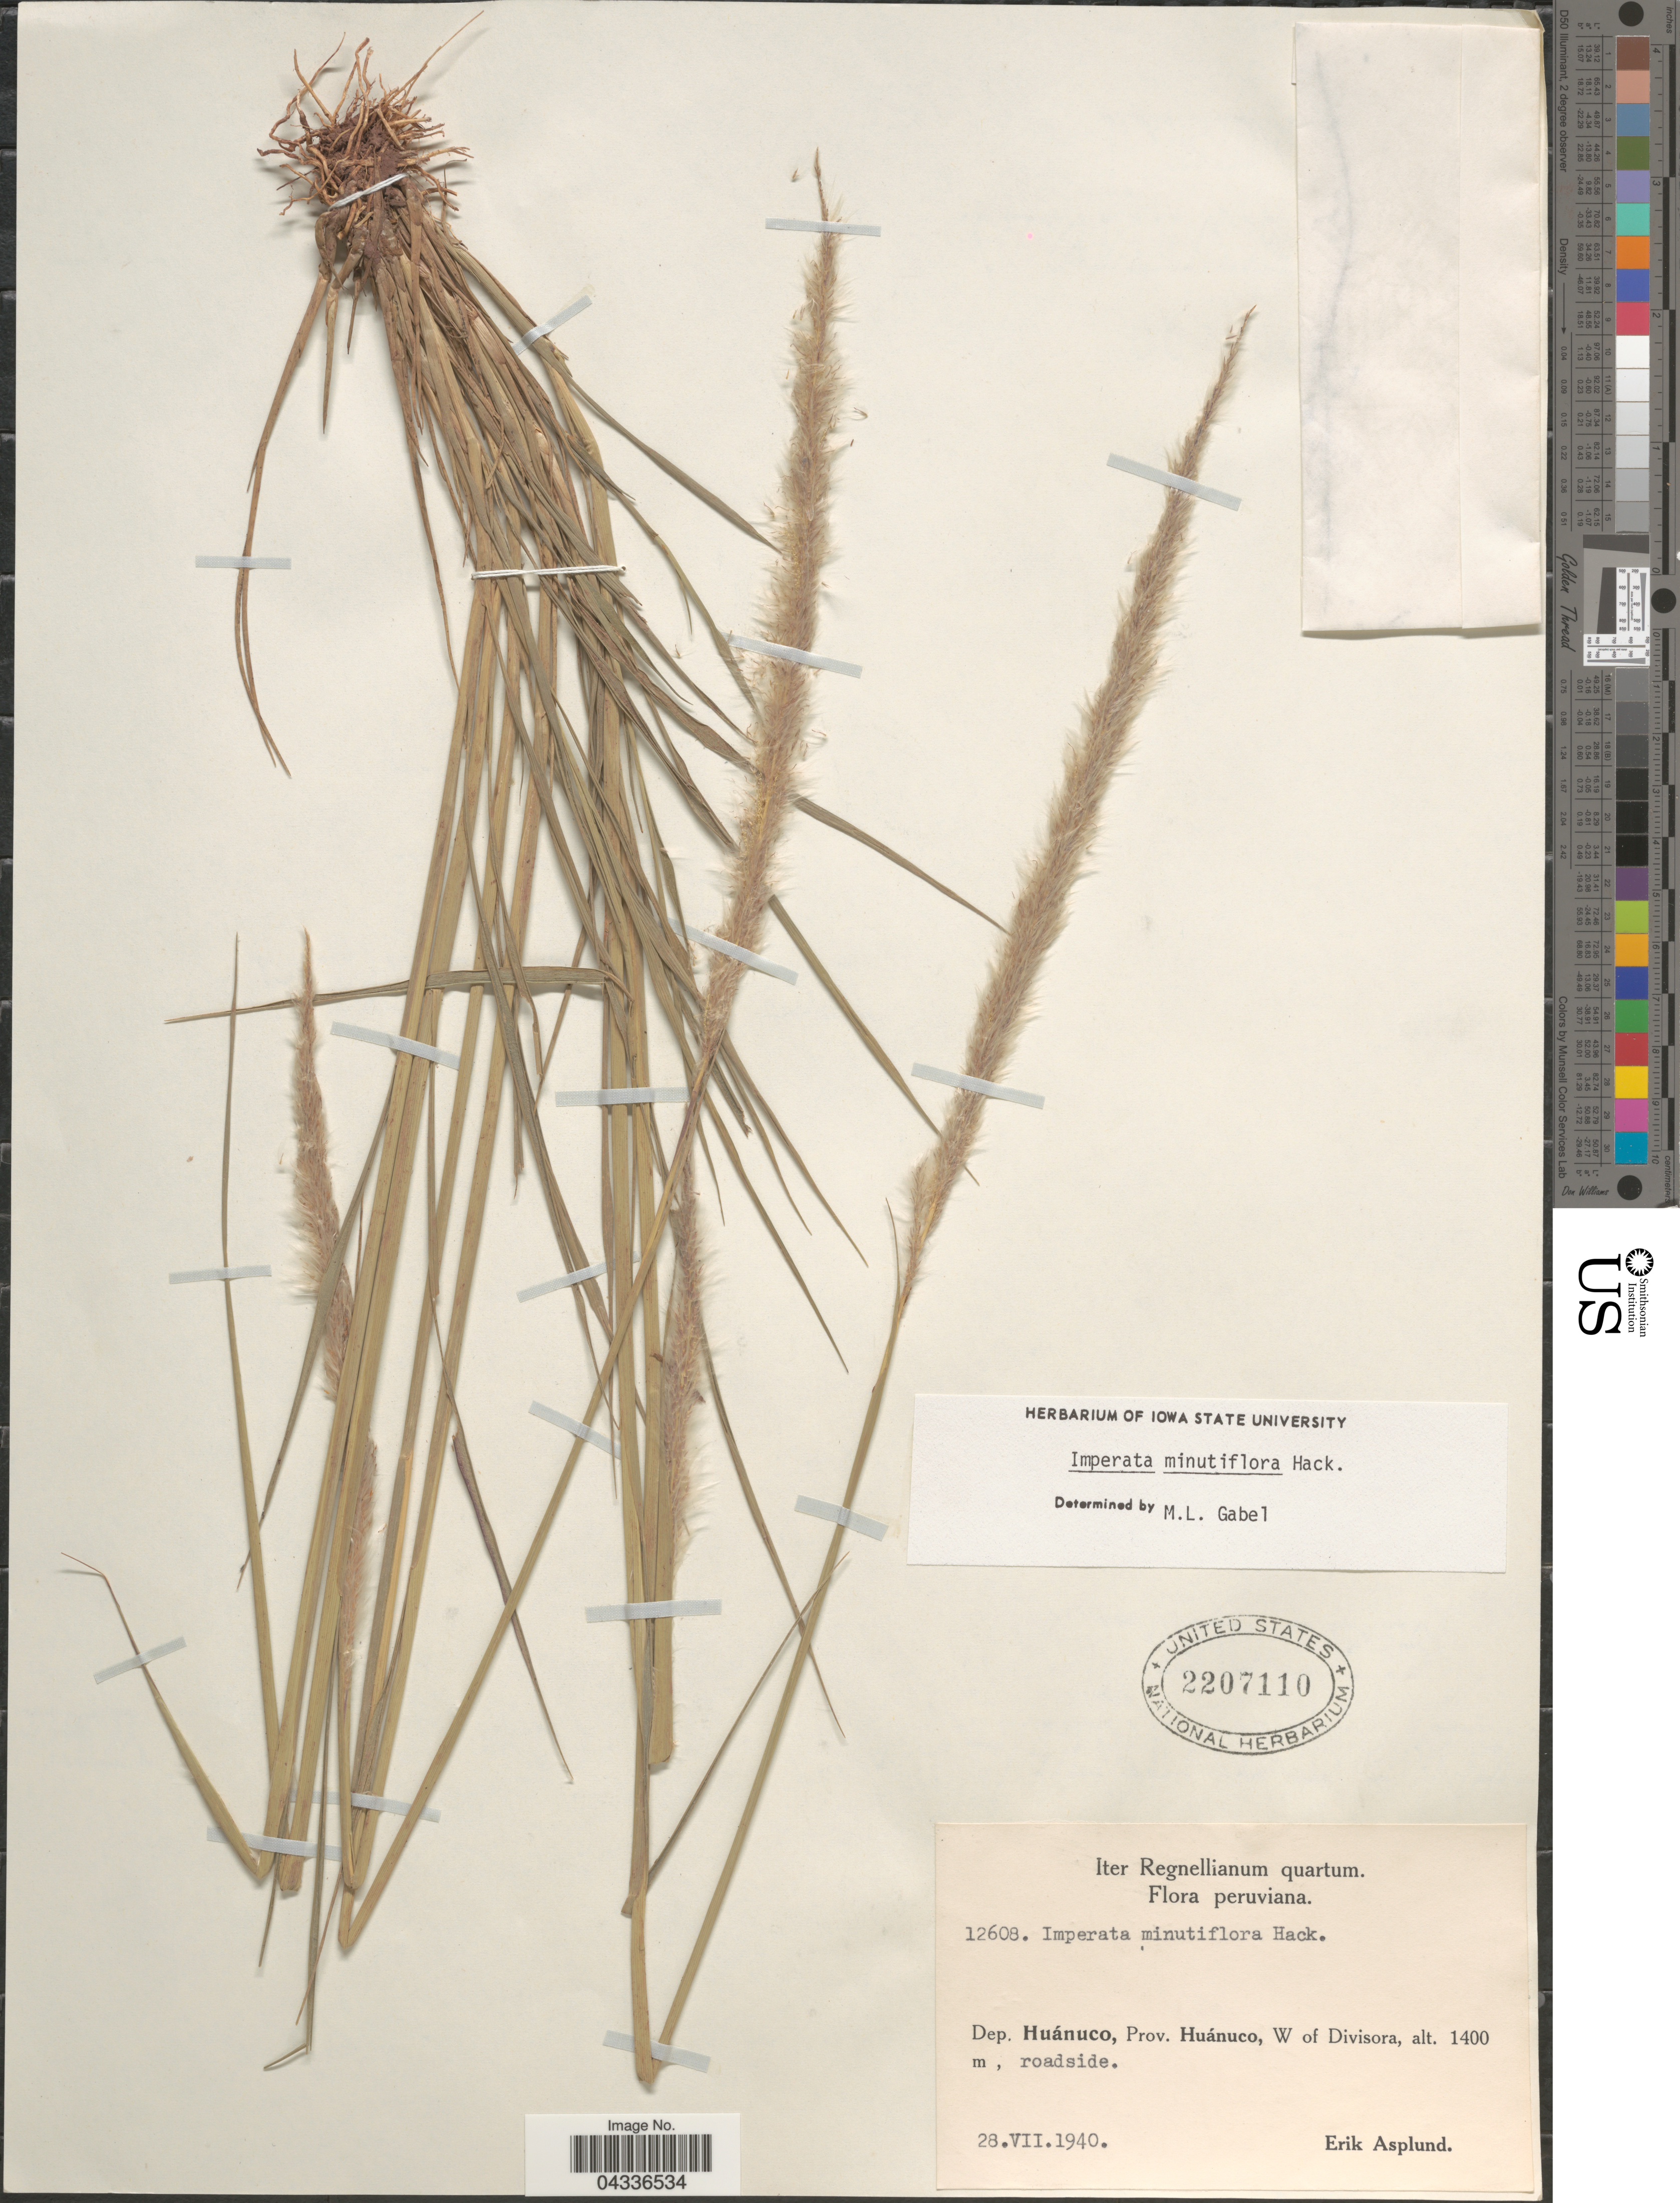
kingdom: Plantae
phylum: Tracheophyta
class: Liliopsida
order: Poales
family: Poaceae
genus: Imperata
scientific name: Imperata minutiflora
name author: Hack.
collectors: E. Asplund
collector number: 12608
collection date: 1940-07-28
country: Peru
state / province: Huánuco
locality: Iter Regnellianum quartum. Peruviana. Dep. Huánuco. W of Divisora, roadside.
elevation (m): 1400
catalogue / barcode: US 2207110